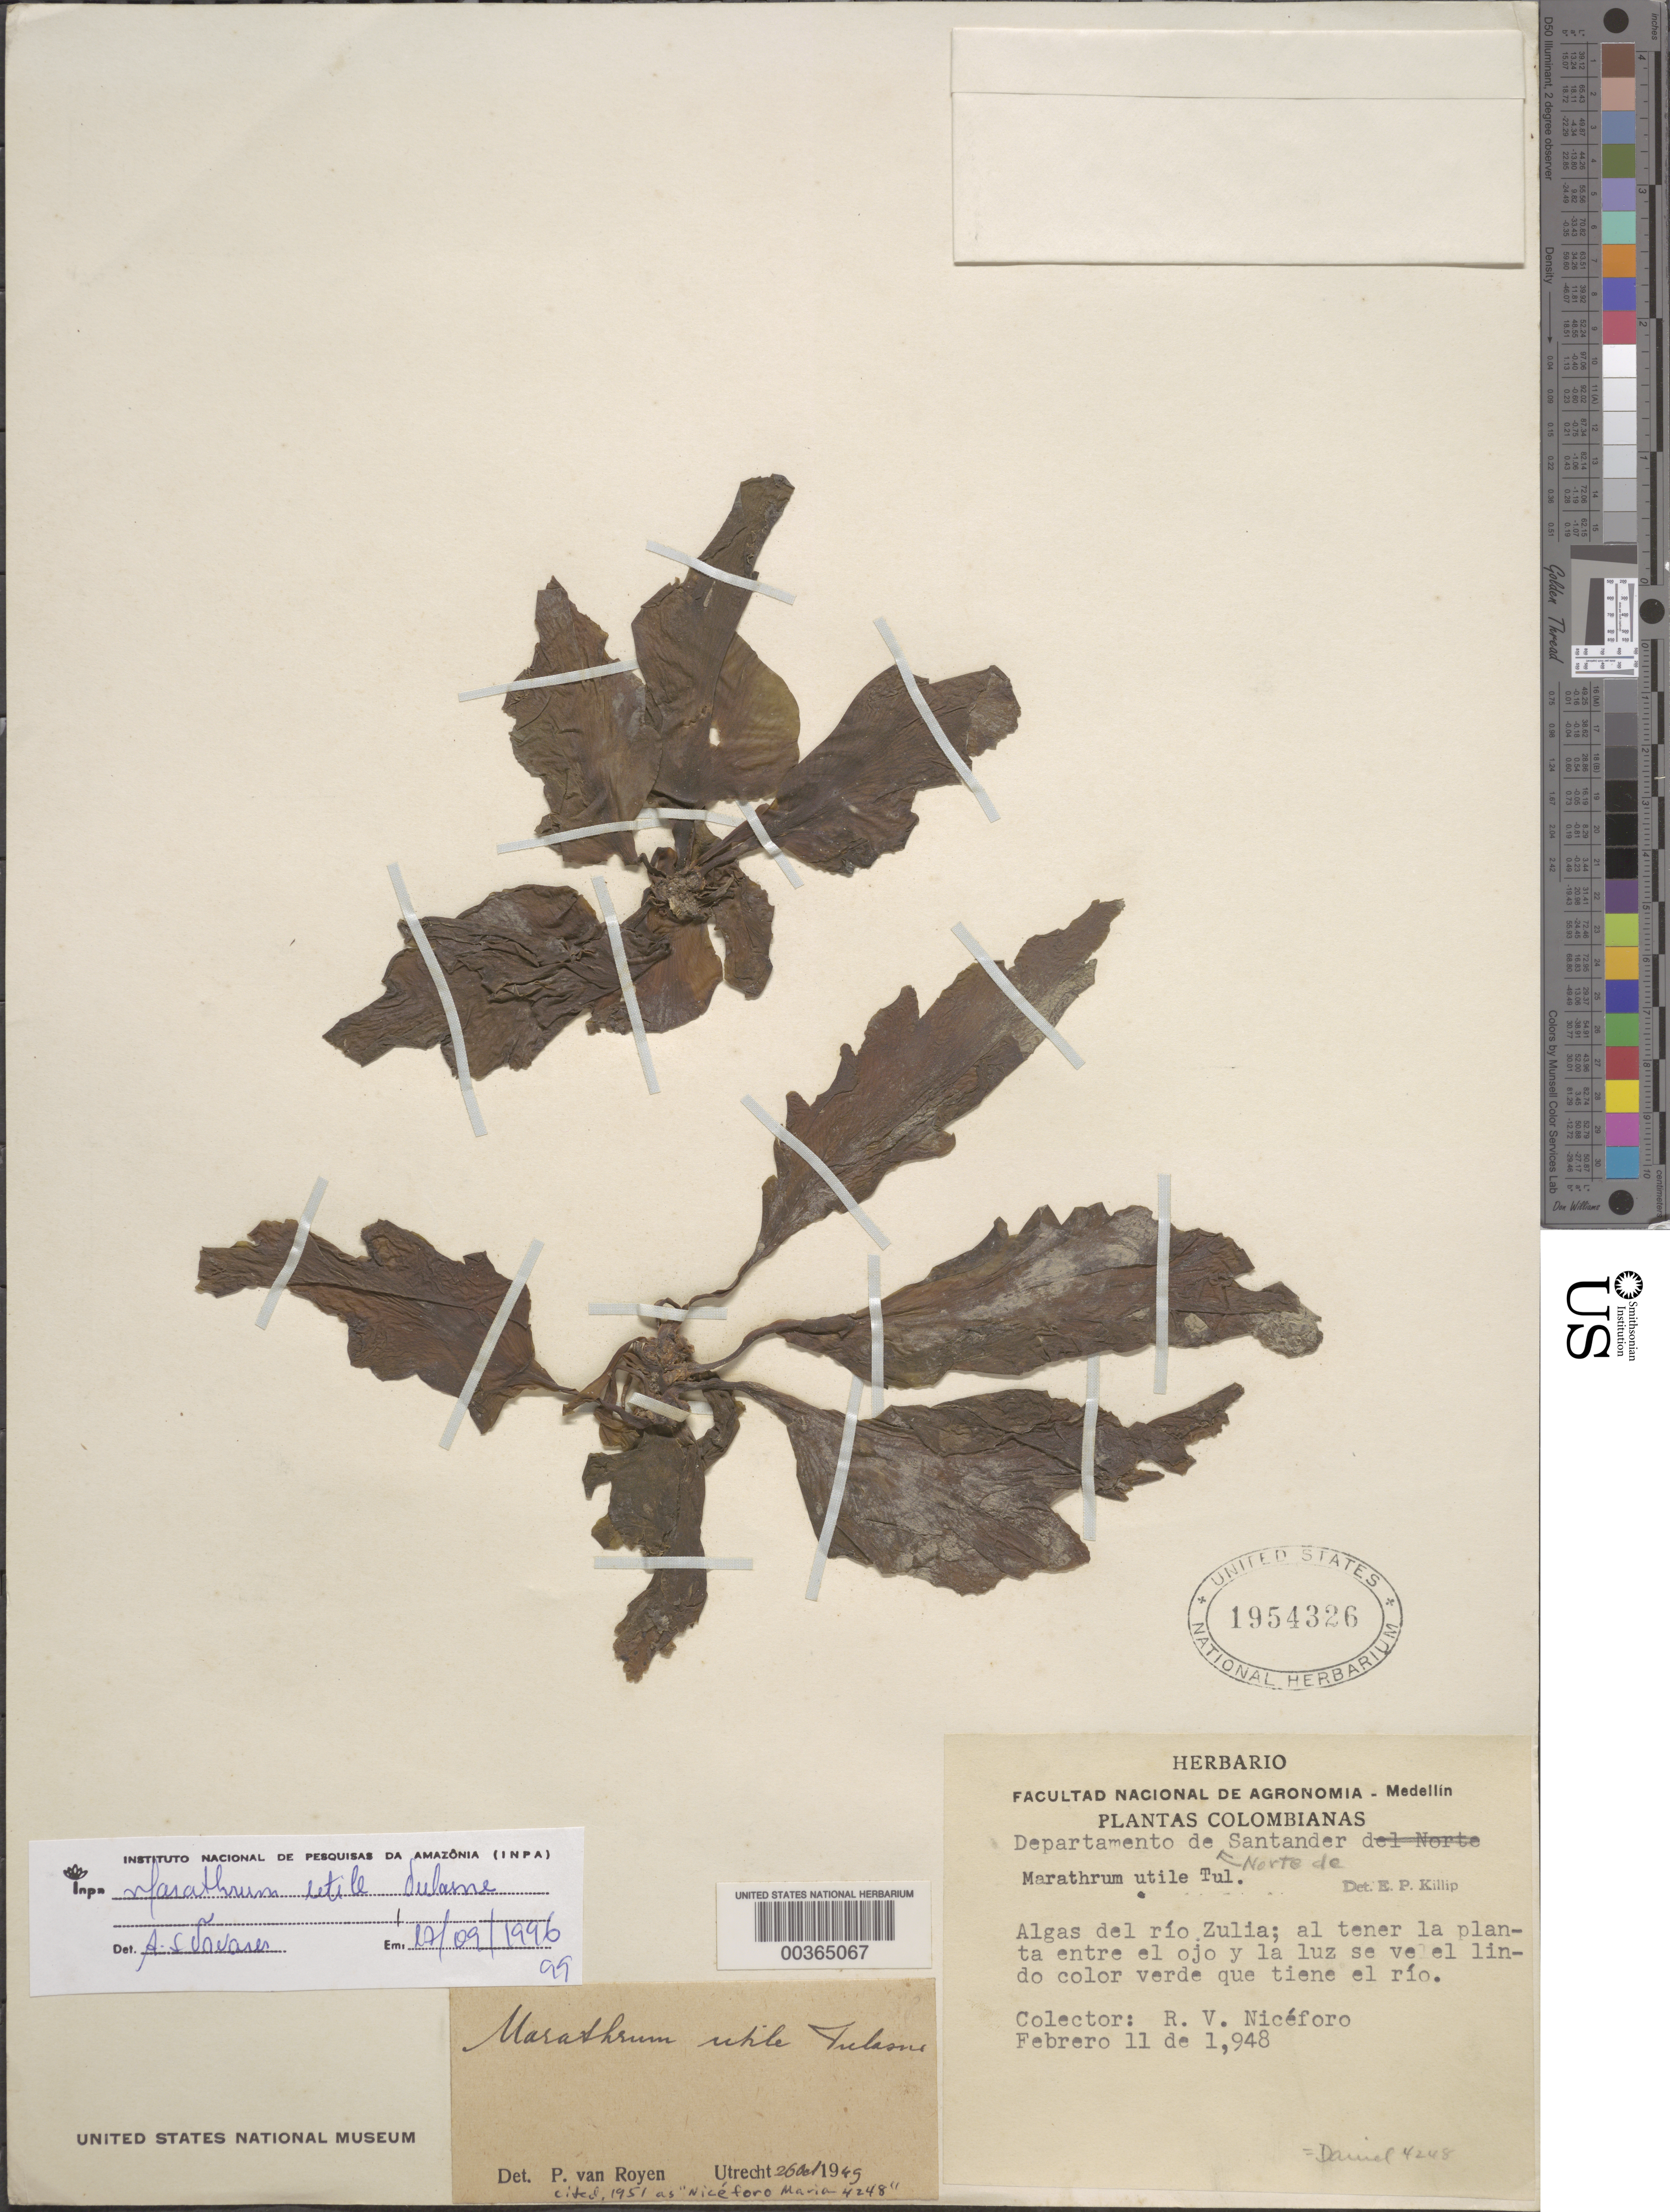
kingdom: Plantae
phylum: Tracheophyta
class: Magnoliopsida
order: Malpighiales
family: Podostemaceae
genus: Marathrum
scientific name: Marathrum utile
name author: Tul.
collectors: M. Niceforo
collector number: Daniel 4248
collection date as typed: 11 Feb 1948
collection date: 1948-02-11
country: Colombia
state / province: Norte de Santander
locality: Rio Zulia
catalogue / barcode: US 1954326